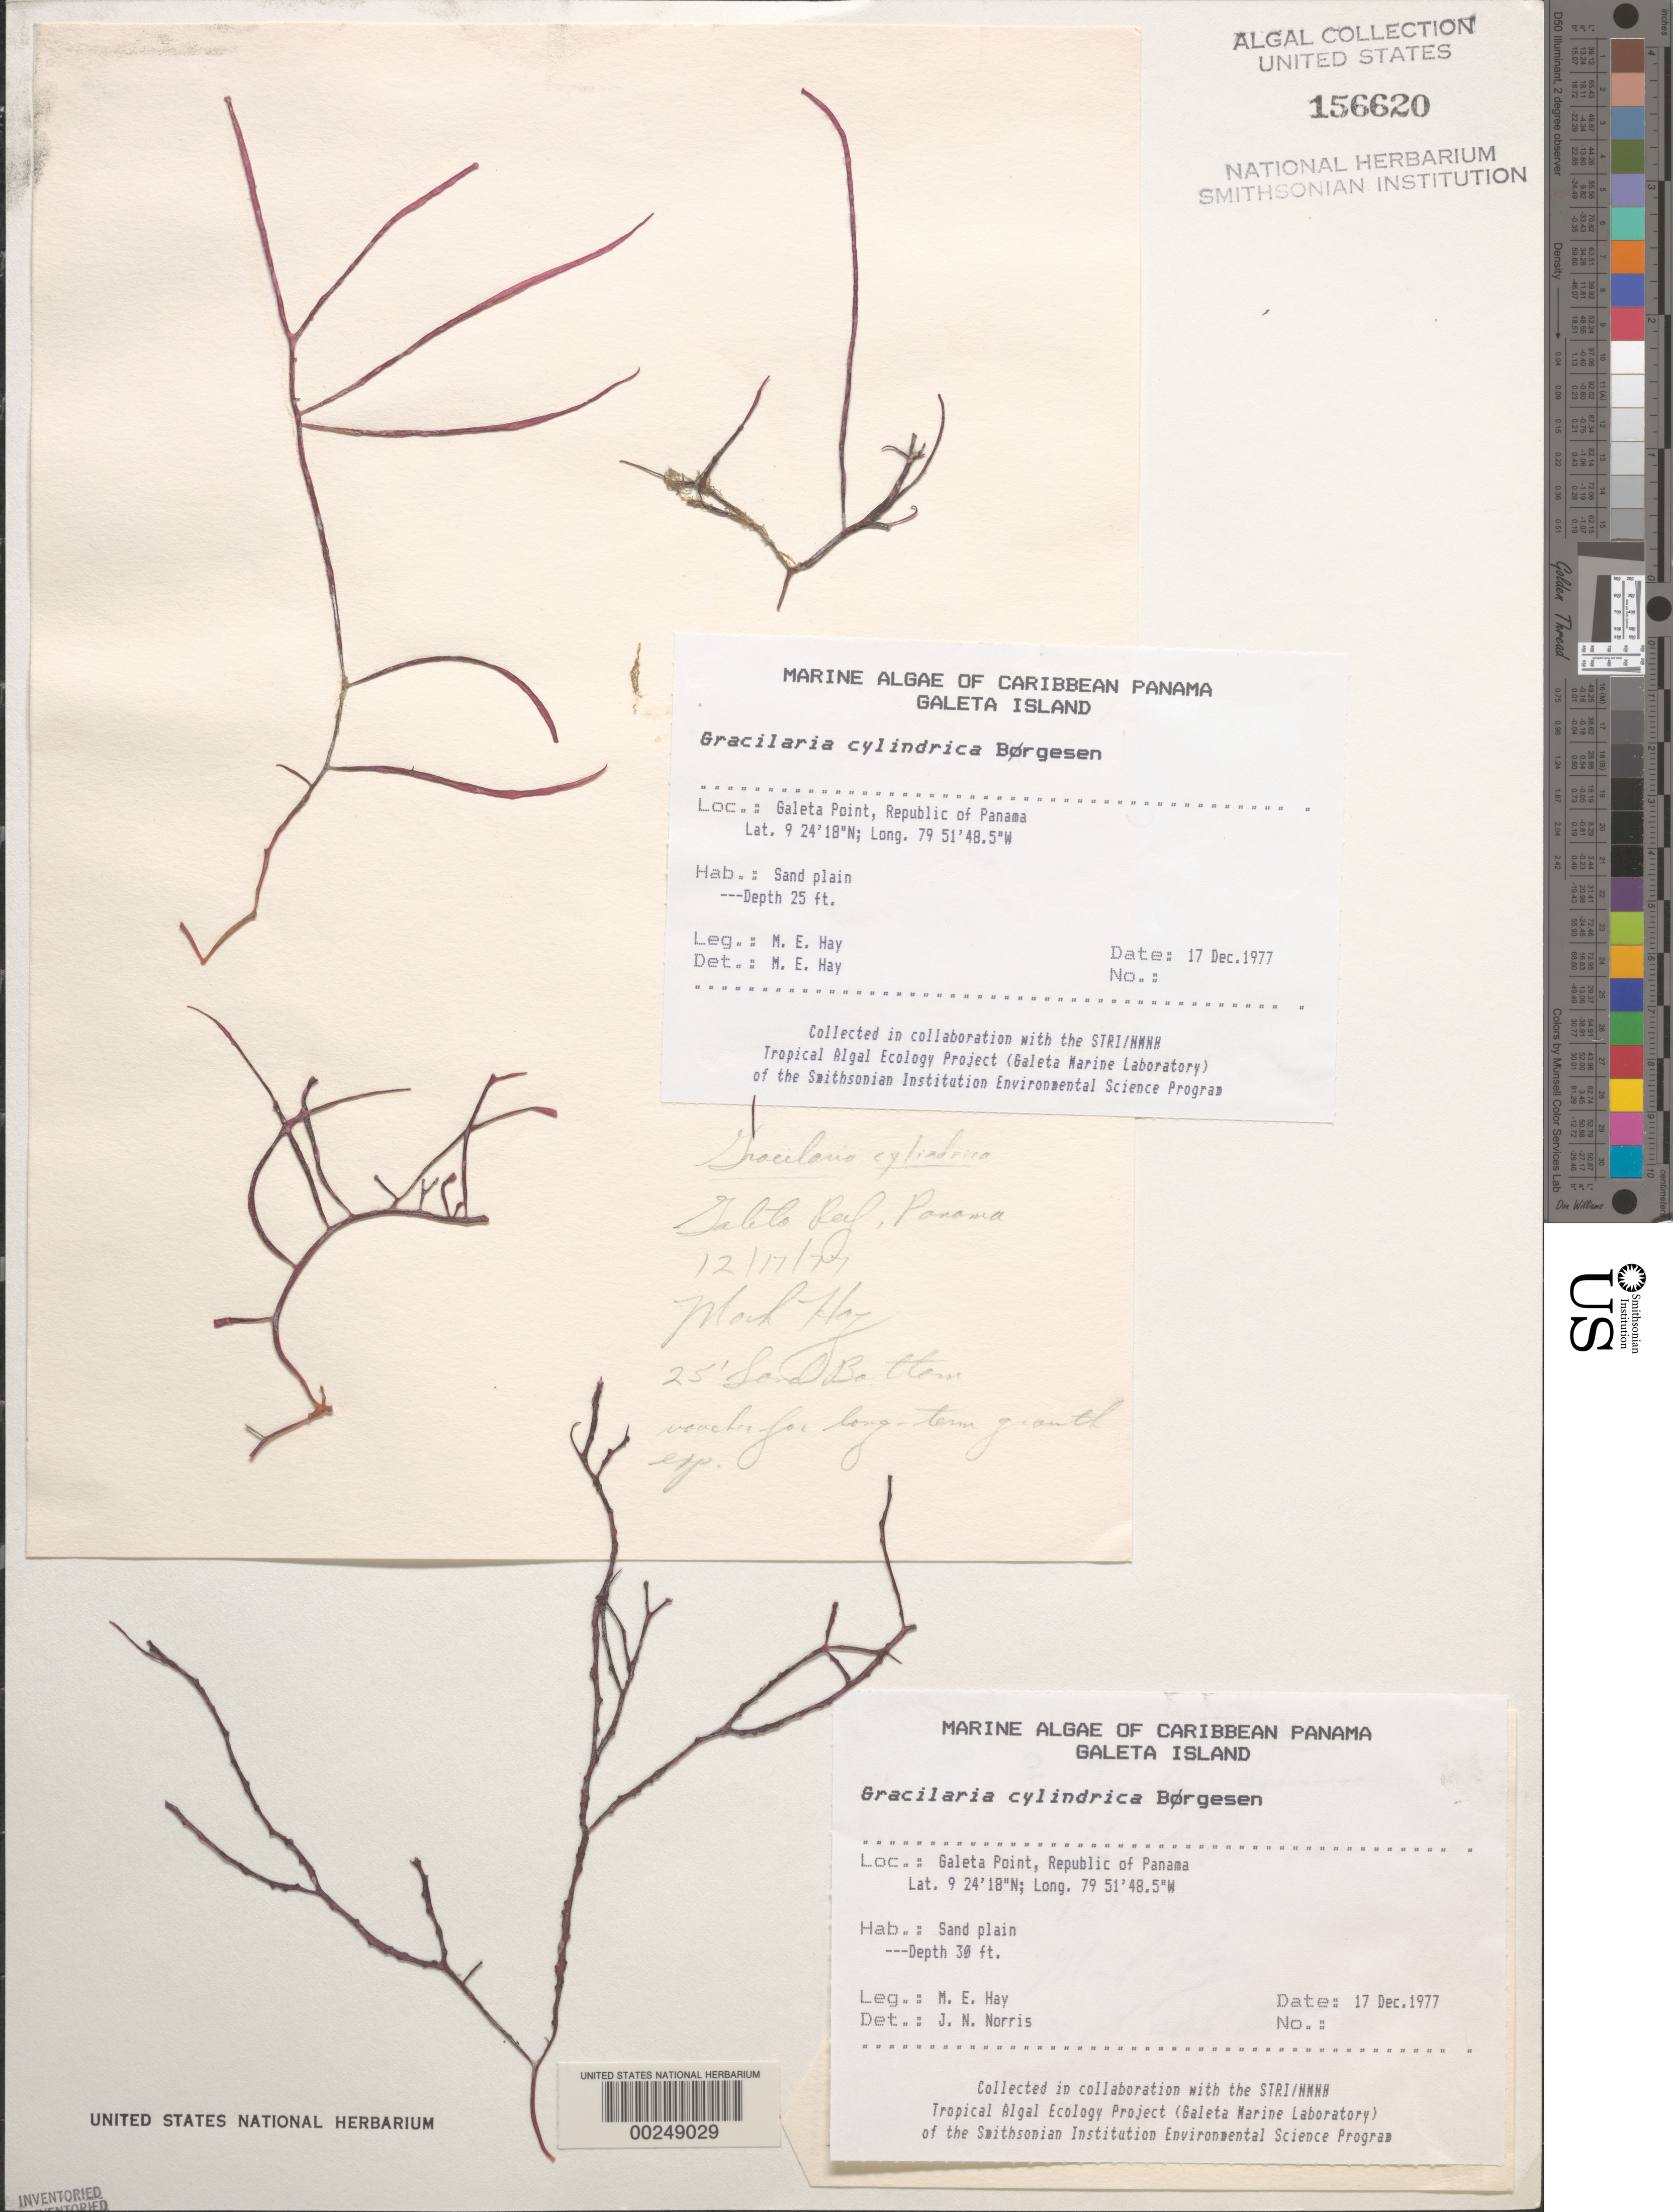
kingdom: Plantae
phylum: Rhodophyta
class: Florideophyceae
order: Gracilariales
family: Gracilariaceae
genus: Gracilaria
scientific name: Gracilaria cylindrica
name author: Børgesen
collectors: M. E. Hay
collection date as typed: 17 Dec 1977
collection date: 1977-12-17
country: Panama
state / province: Colón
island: Galeta Island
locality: Galeta Point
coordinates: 9 24' 18" N, 79 51' 48.5" W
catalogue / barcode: US 156620